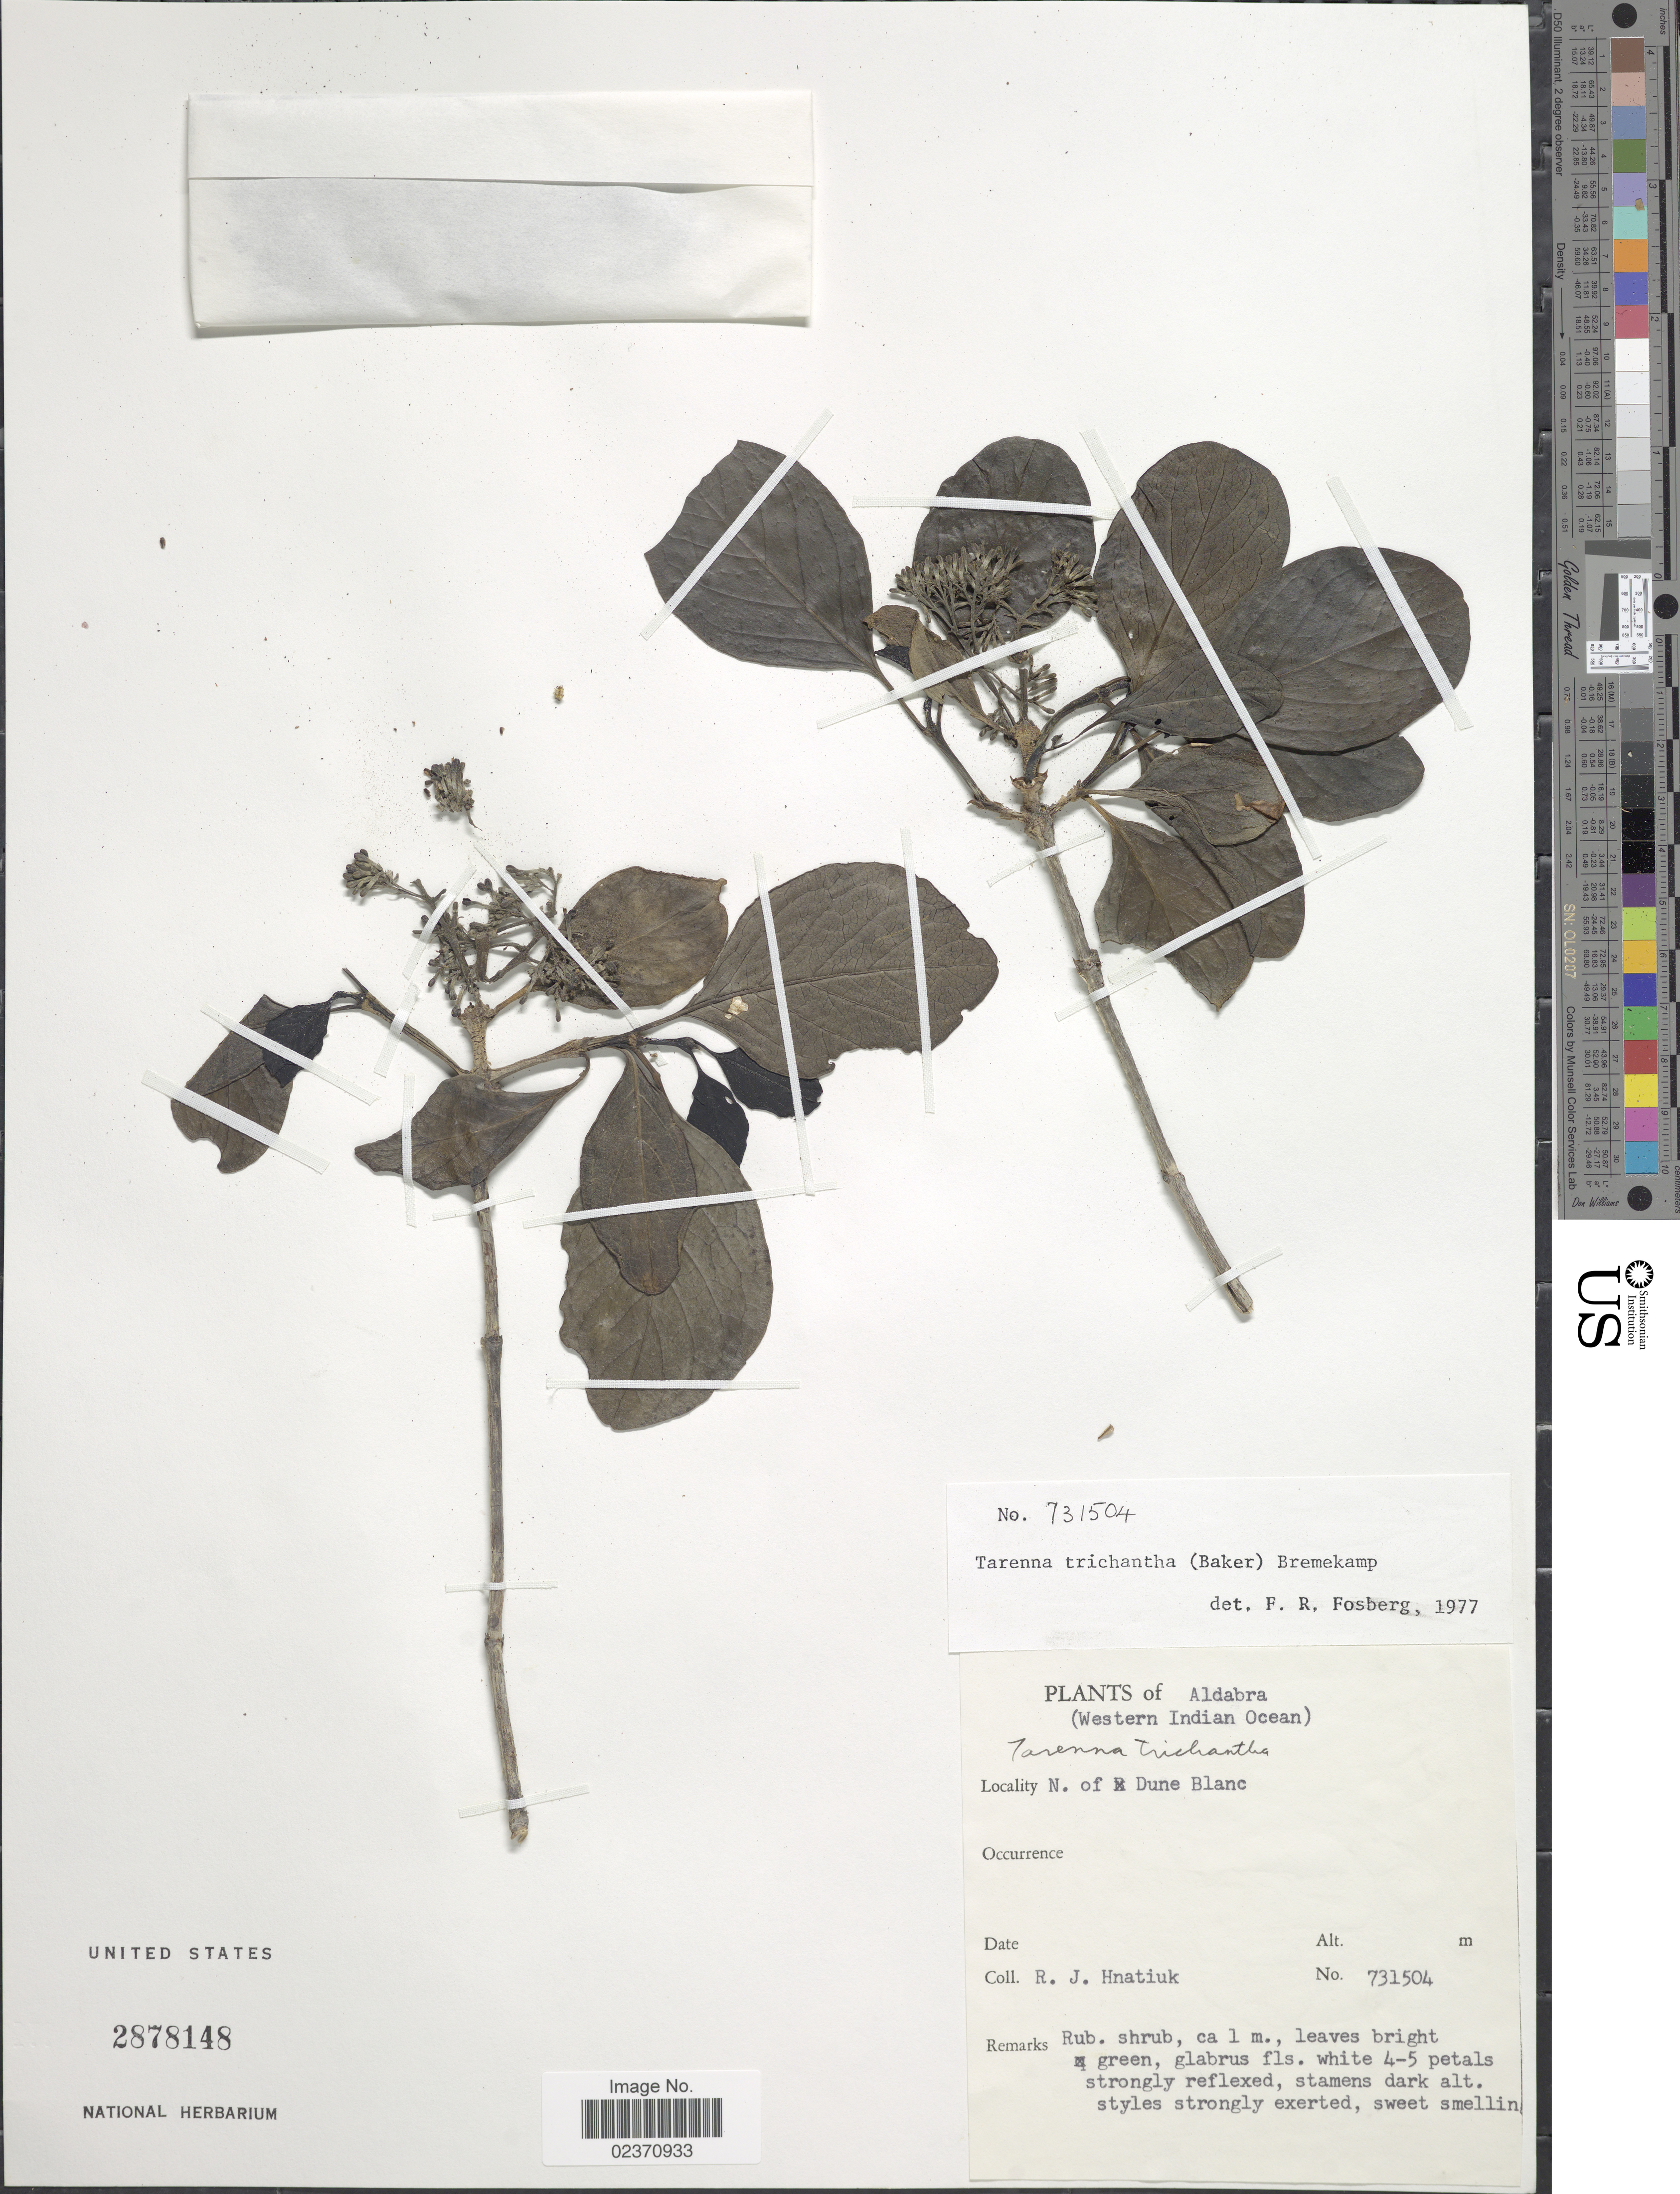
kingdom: Plantae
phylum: Tracheophyta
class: Magnoliopsida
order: Gentianales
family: Rubiaceae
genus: Paracephaelis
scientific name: Paracephaelis trichantha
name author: (Baker) De Block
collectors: R. Hnatiuk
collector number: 731504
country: Seychelles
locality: Aldabra (Western Indian Ocean) N. of Dune Blanc.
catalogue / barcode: US 2878148